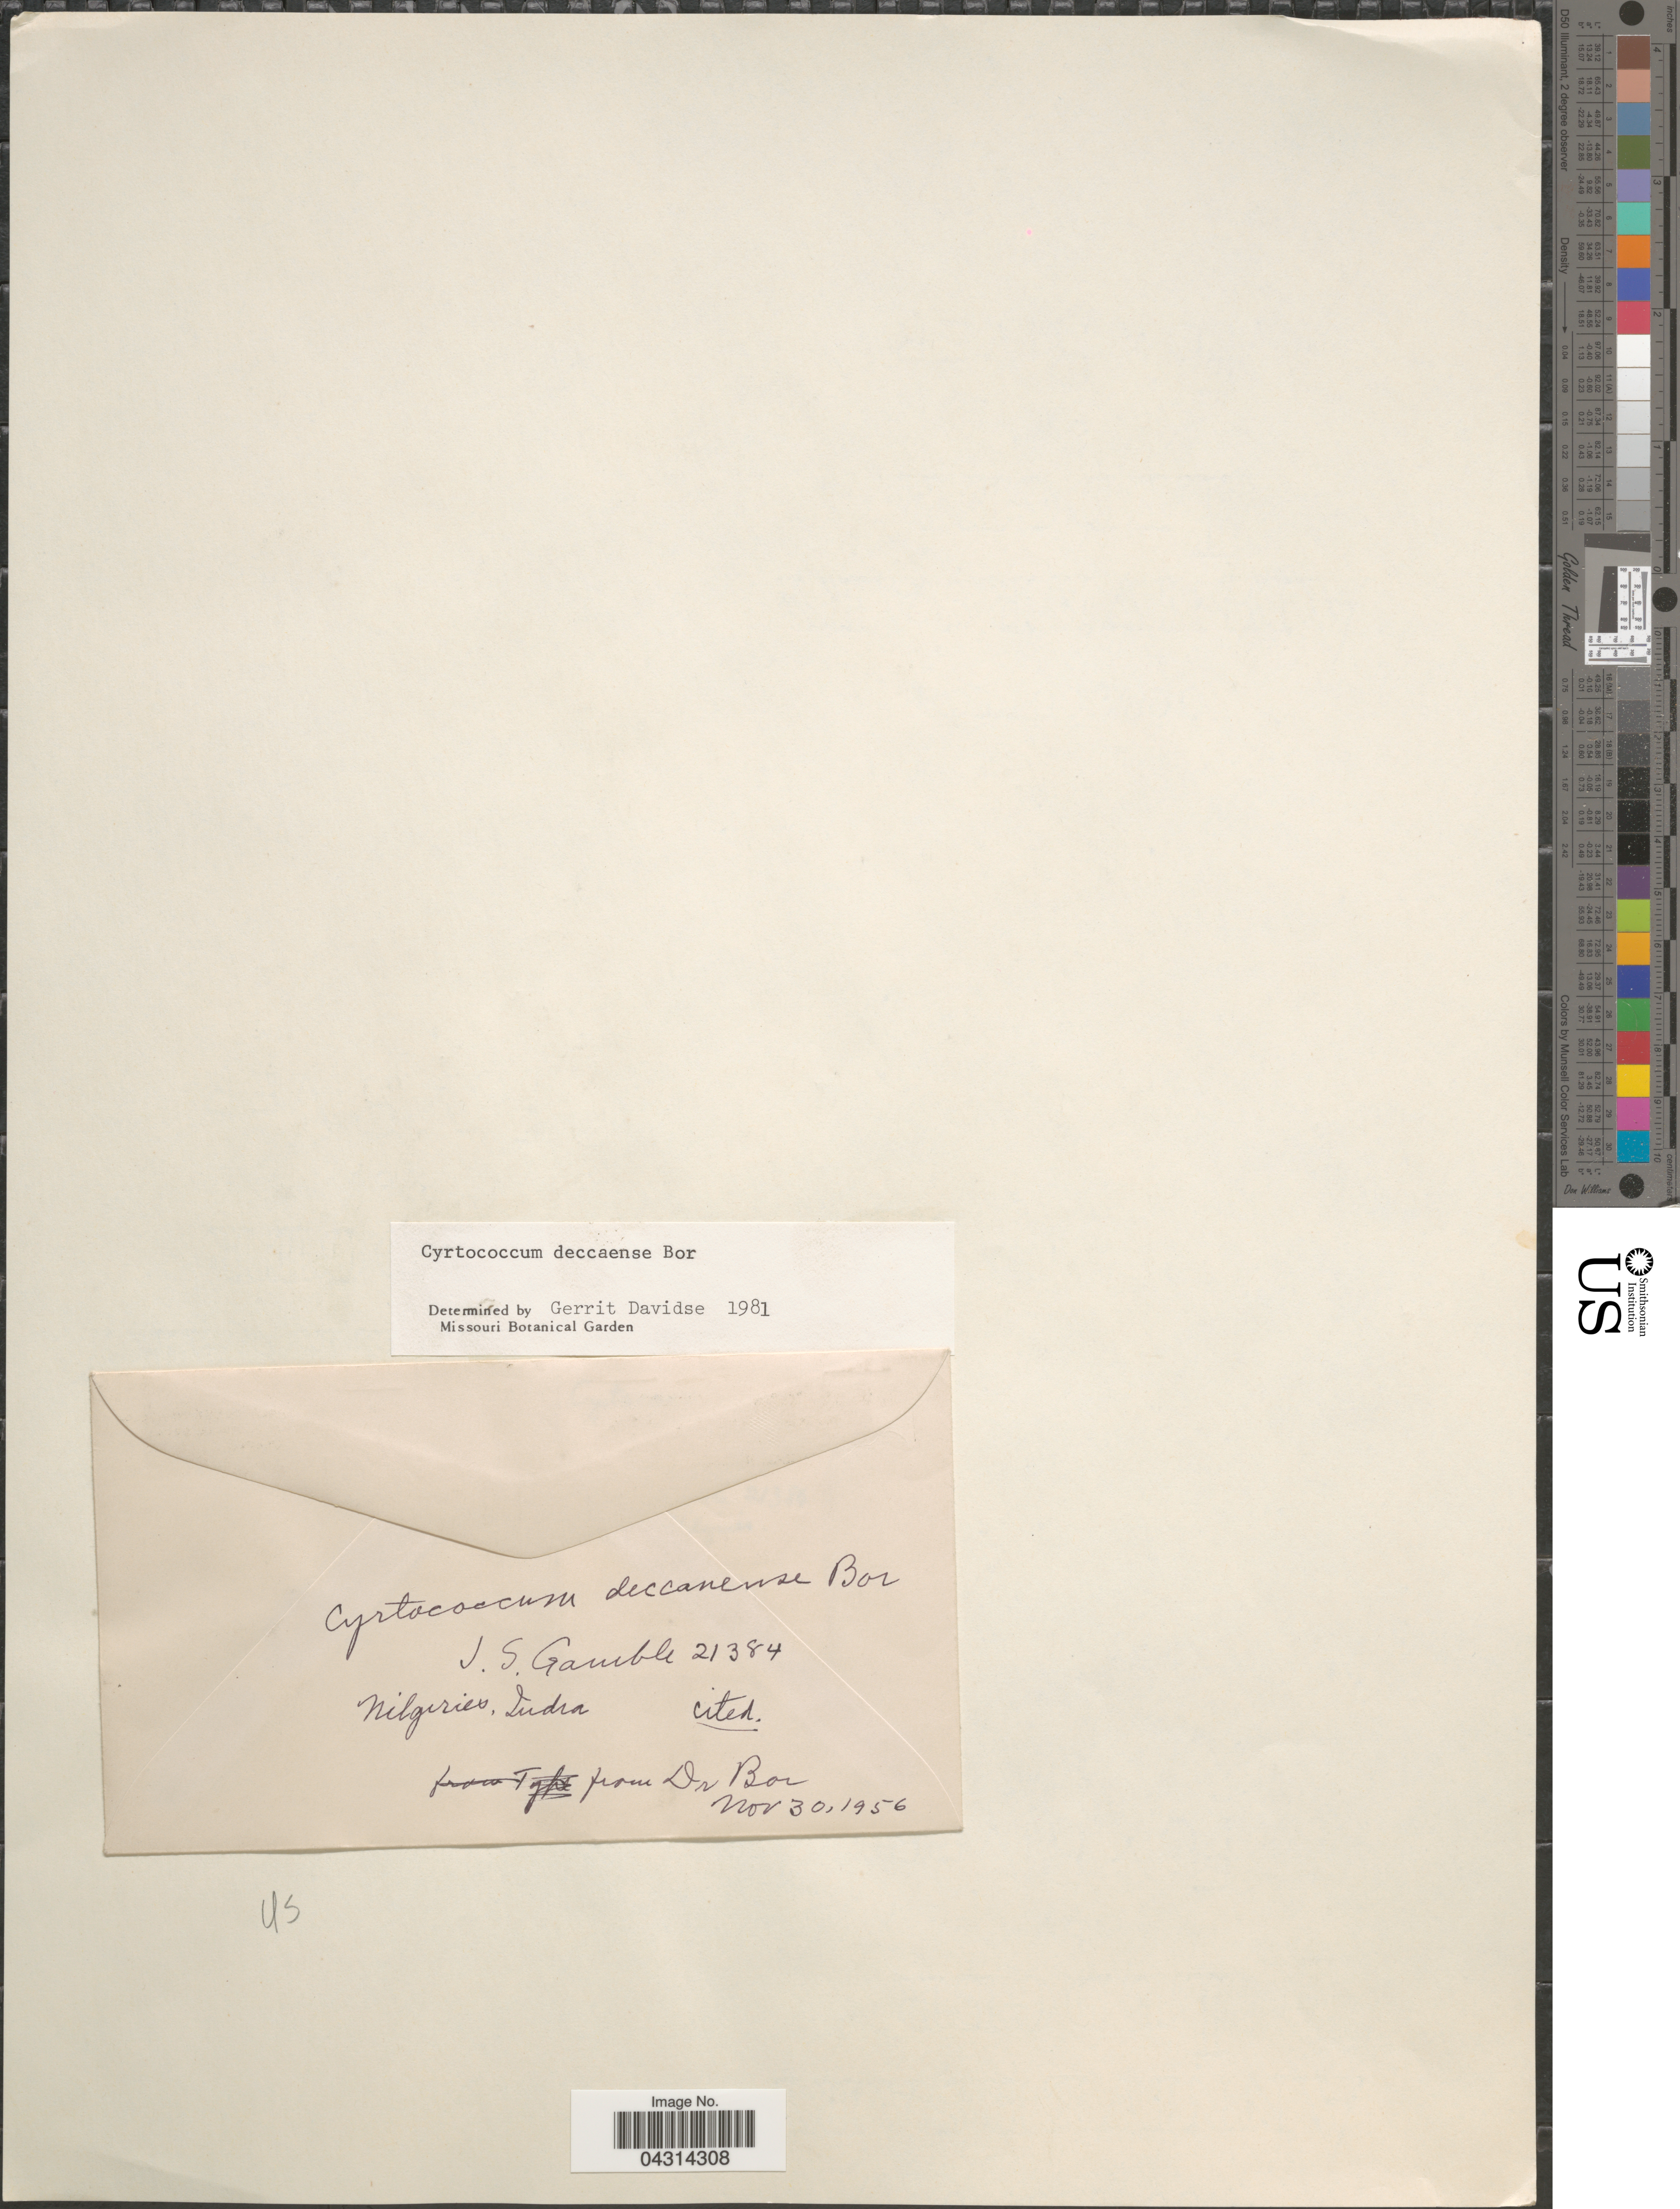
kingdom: Plantae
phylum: Tracheophyta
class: Liliopsida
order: Poales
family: Poaceae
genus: Cyrtococcum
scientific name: Cyrtococcum deccanense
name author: Bor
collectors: J. S. Gamble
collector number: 21384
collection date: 1956-11-30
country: India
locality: Nilgiries